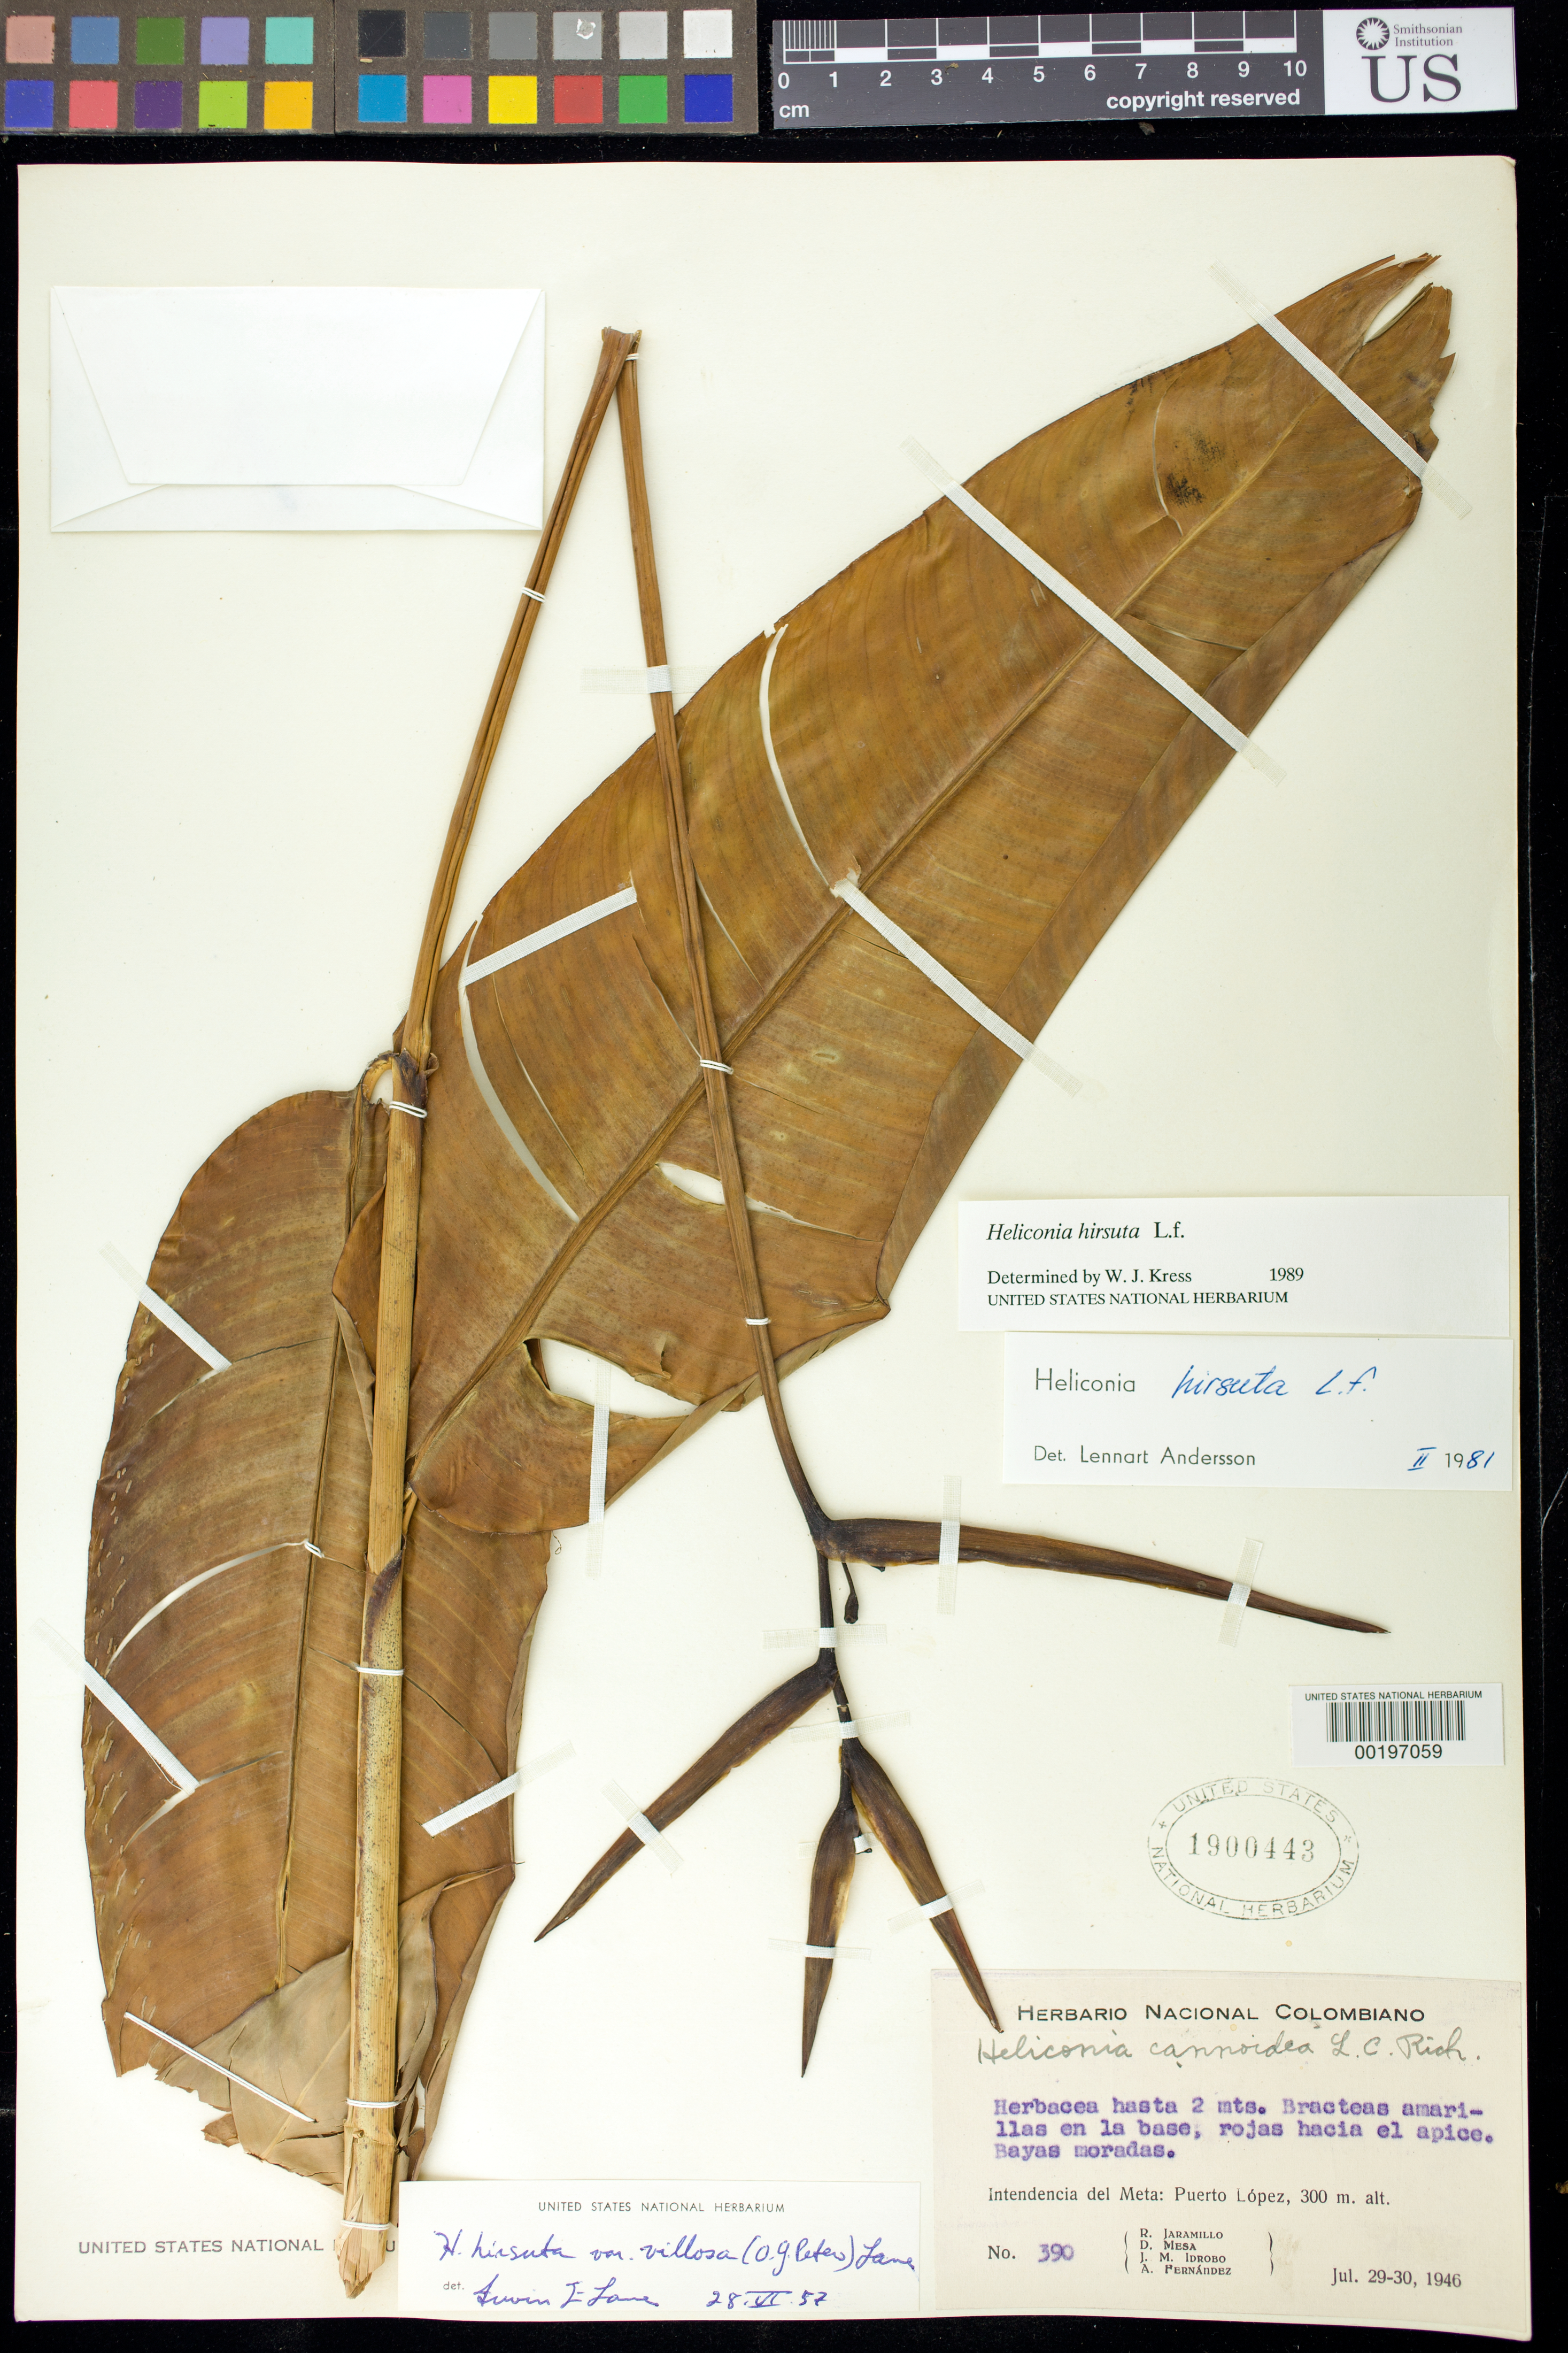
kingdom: Plantae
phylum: Tracheophyta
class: Liliopsida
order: Zingiberales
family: Heliconiaceae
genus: Heliconia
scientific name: Heliconia hirsuta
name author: L. f.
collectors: R. Jaramillo M., D. Mesa, J. M. Idrobo & Á. Fernández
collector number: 390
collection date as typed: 29 Jul 1946 to 30 Jul 1946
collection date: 1946-07-29/1946-07-30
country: Colombia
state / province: Meta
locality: Puerto Lopez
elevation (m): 300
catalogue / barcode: US 1900443